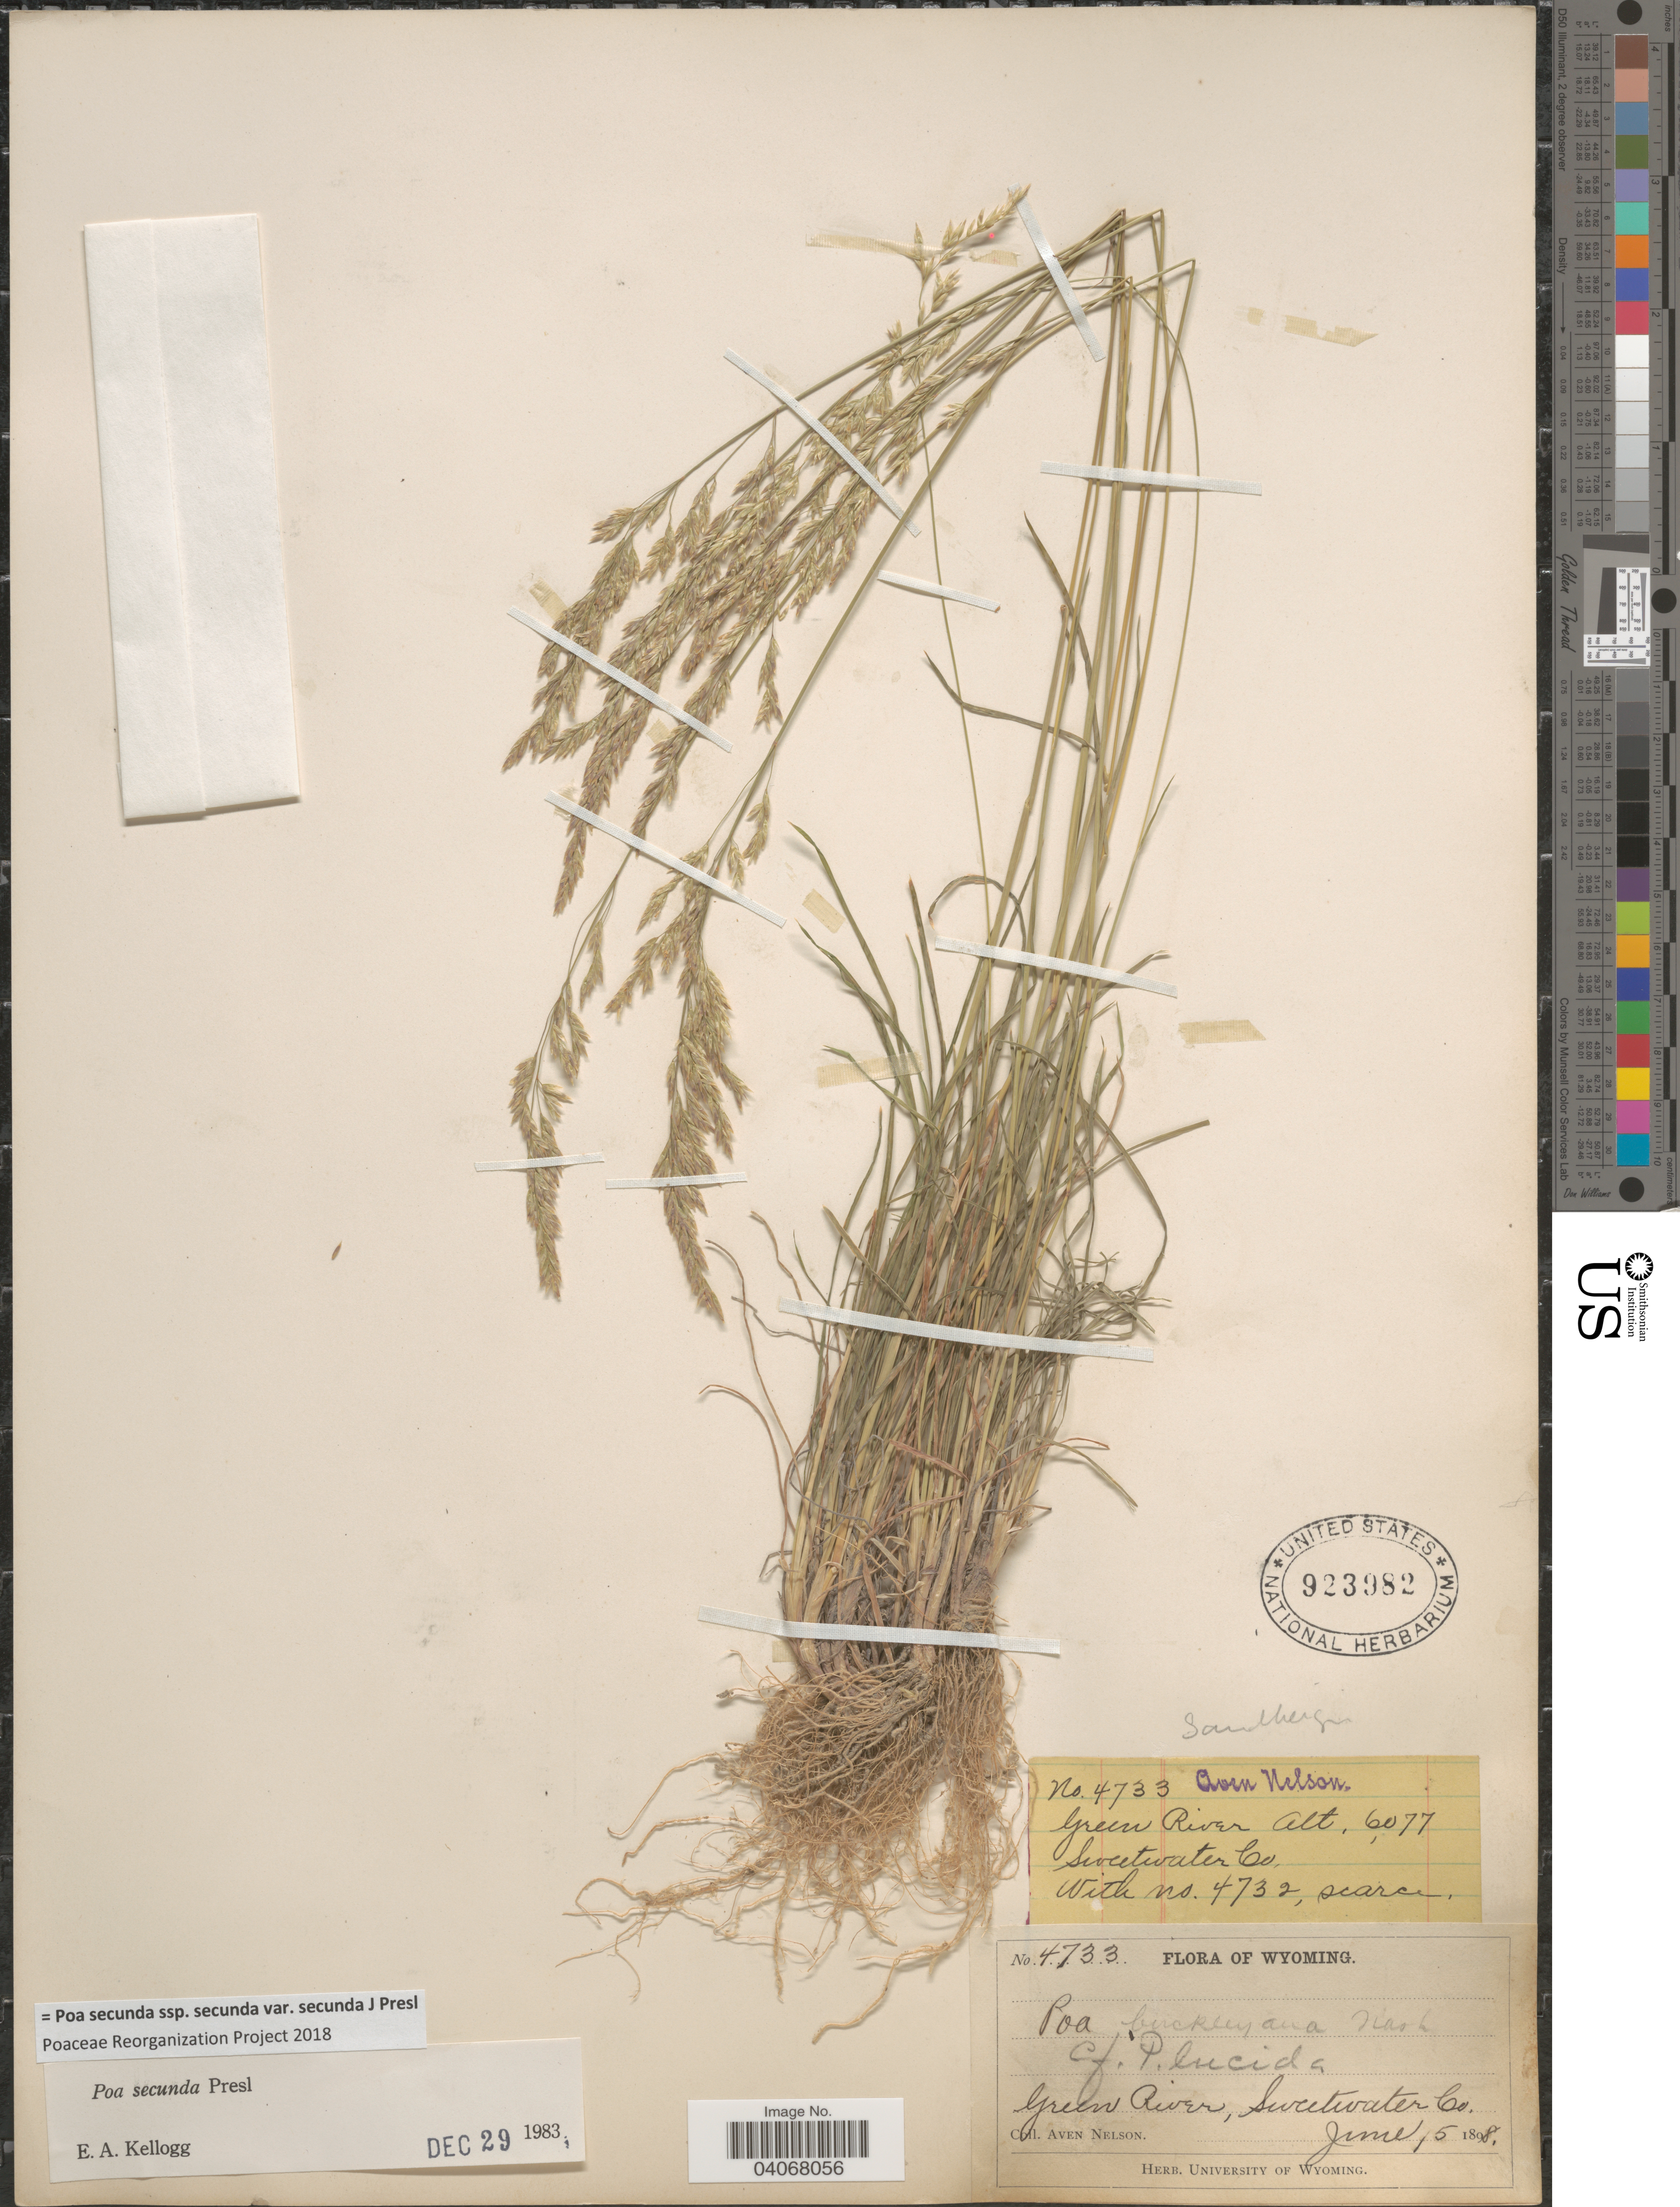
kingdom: Plantae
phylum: Tracheophyta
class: Liliopsida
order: Poales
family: Poaceae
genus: Poa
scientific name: Poa secunda subsp. secunda var. secunda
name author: J. Presl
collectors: A. Nelson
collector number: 4733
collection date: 1898-06-05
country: United States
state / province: Wyoming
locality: Green River, Sweetwater Co.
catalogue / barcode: US 923982